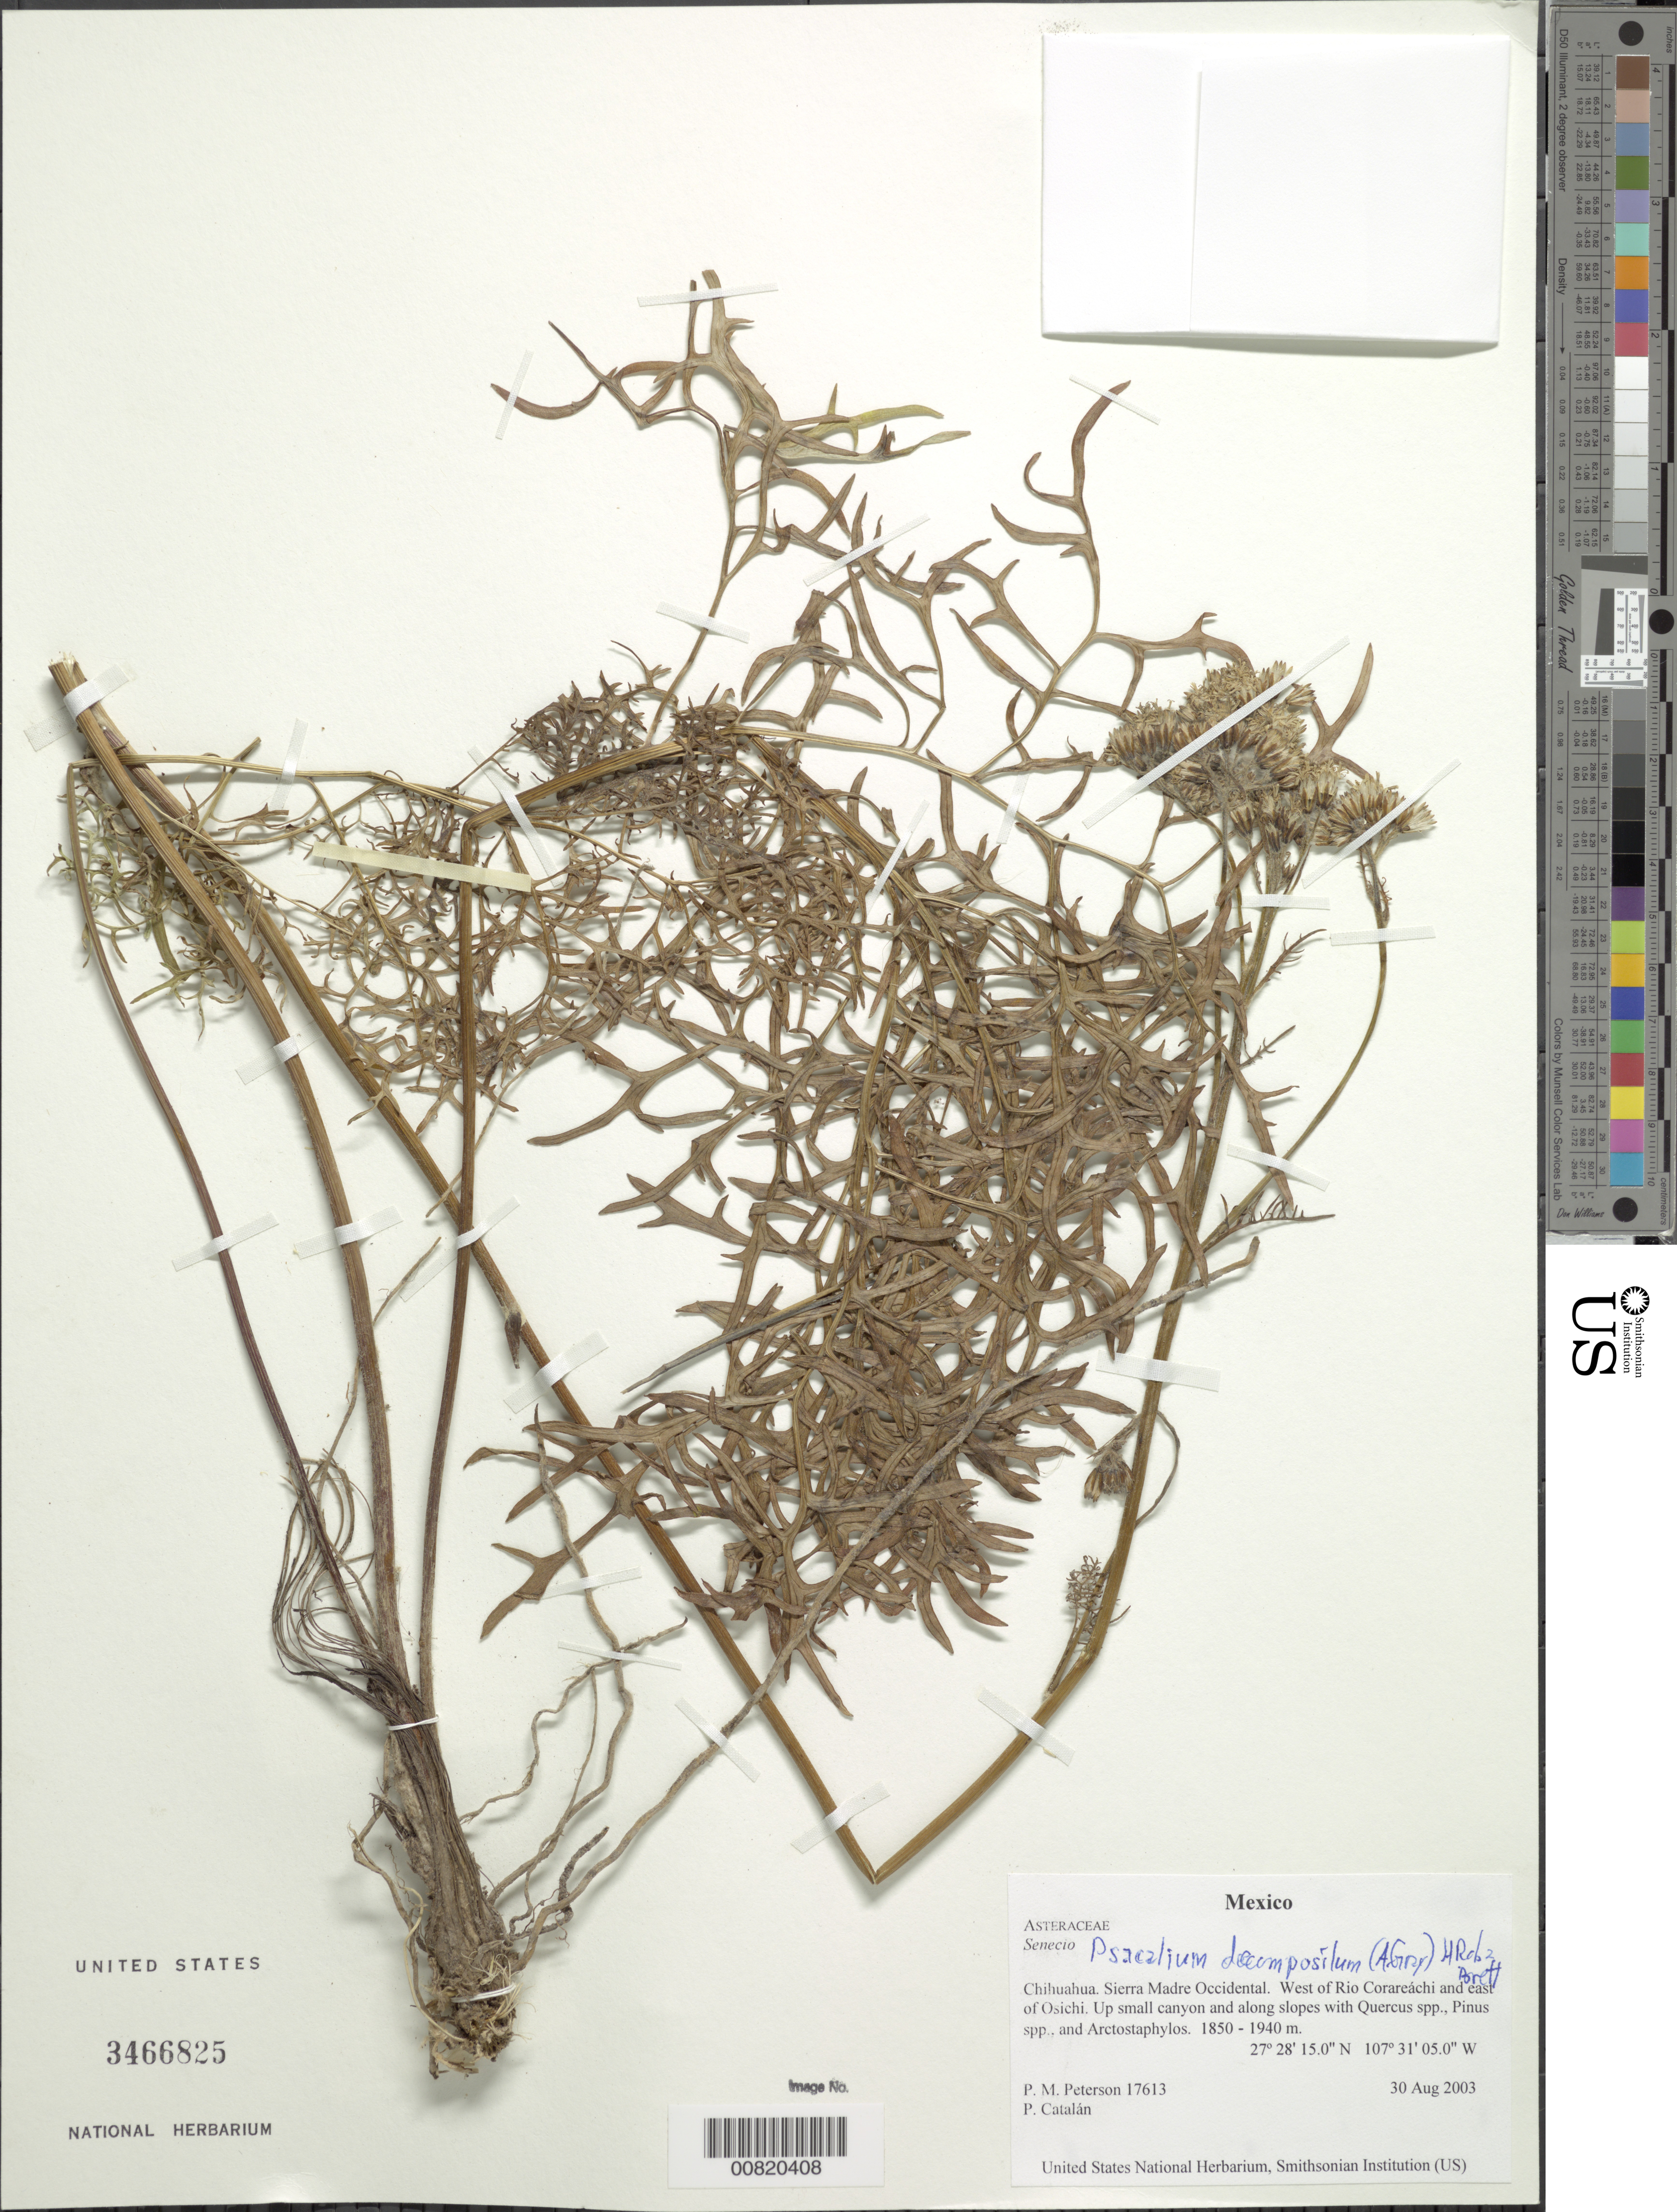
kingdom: Plantae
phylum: Tracheophyta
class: Magnoliopsida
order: Asterales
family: Asteraceae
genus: Psacalium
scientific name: Psacalium decompositum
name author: (A. Gray) H. Rob. & Brettell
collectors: P. M. Peterson & P. Catalán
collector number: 17613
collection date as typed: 30 Aug 2003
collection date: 2003-08-30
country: Mexico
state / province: Chihuahua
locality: Sierra Madre Occidental. West of Rio Corareáchi and east of Osichi. Up small canyon and along slopes.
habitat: Quercus spp., Pinus spp., and Arctostaphylos.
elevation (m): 1940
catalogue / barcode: US 3466825